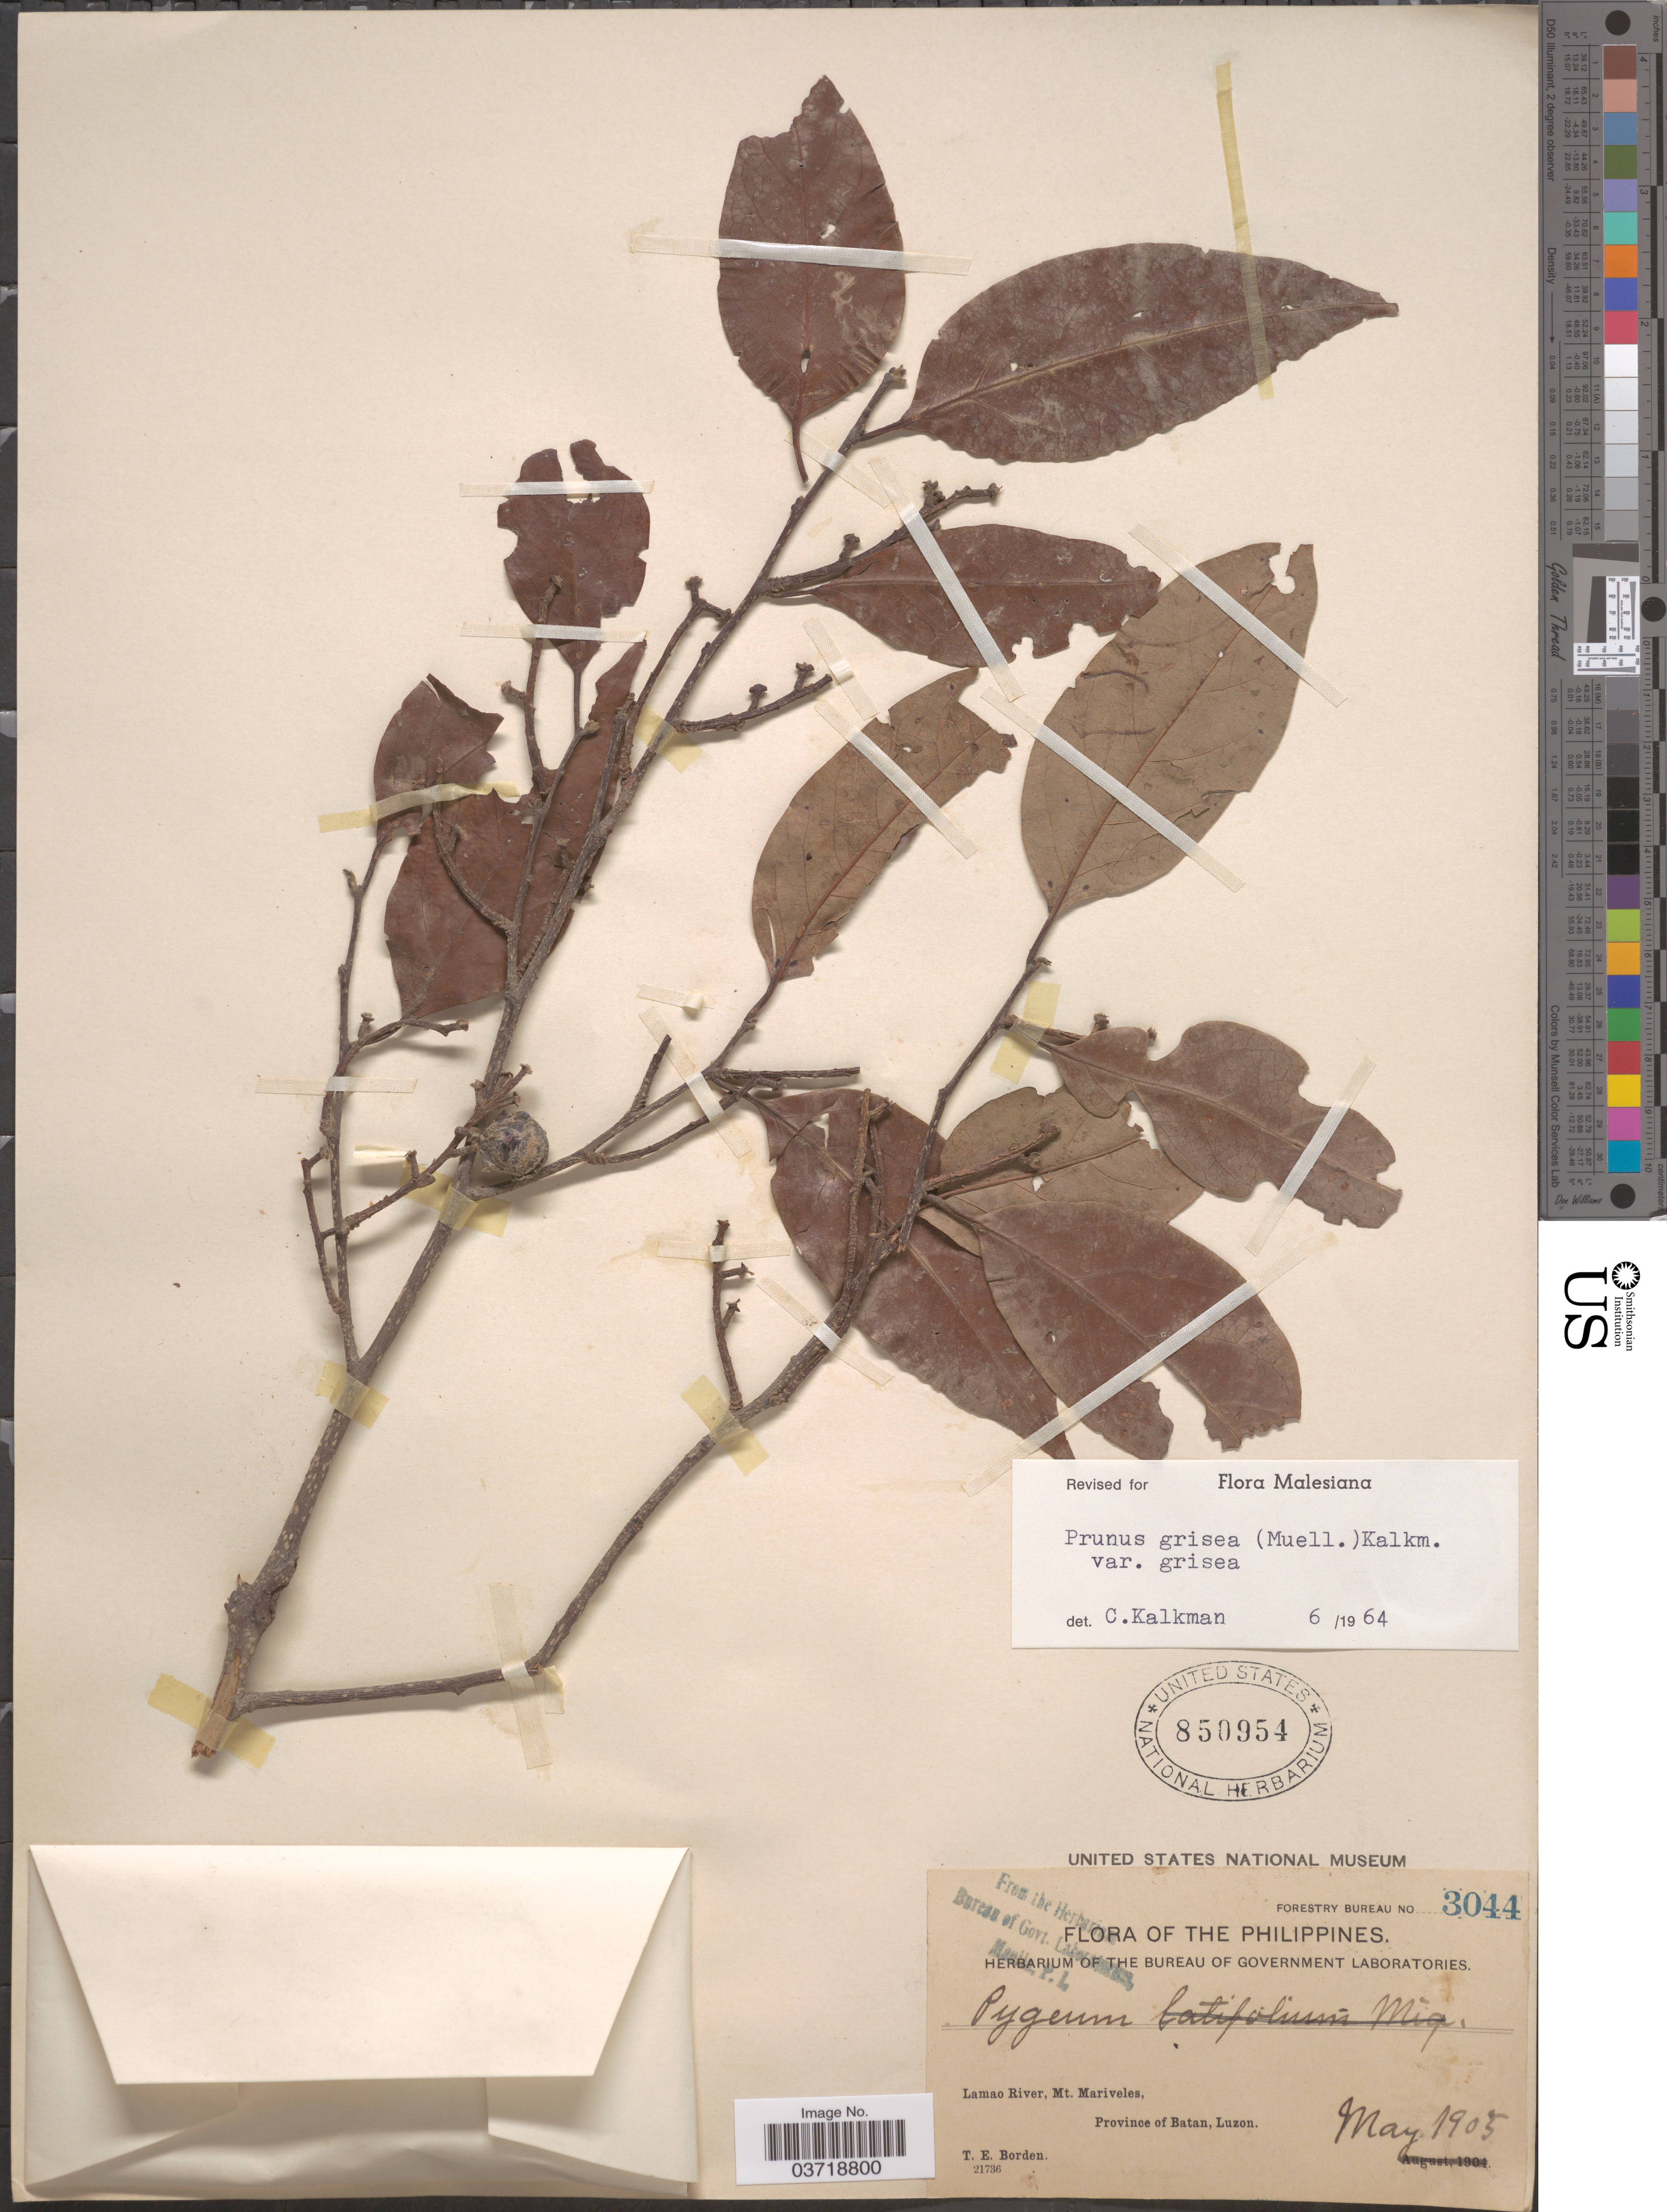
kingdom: Plantae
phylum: Tracheophyta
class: Magnoliopsida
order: Rosales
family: Rosaceae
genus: Prunus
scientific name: Prunus grisea var. grisea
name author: (Blume ex K. Müller) Kalkman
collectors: T. E. Borden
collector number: Forestry Bureau 3044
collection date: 1905-05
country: Philippines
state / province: Cagayan Valley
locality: Lamao River, Mt. Mariveles, Province of Batan, Luzon.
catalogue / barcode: US 850954